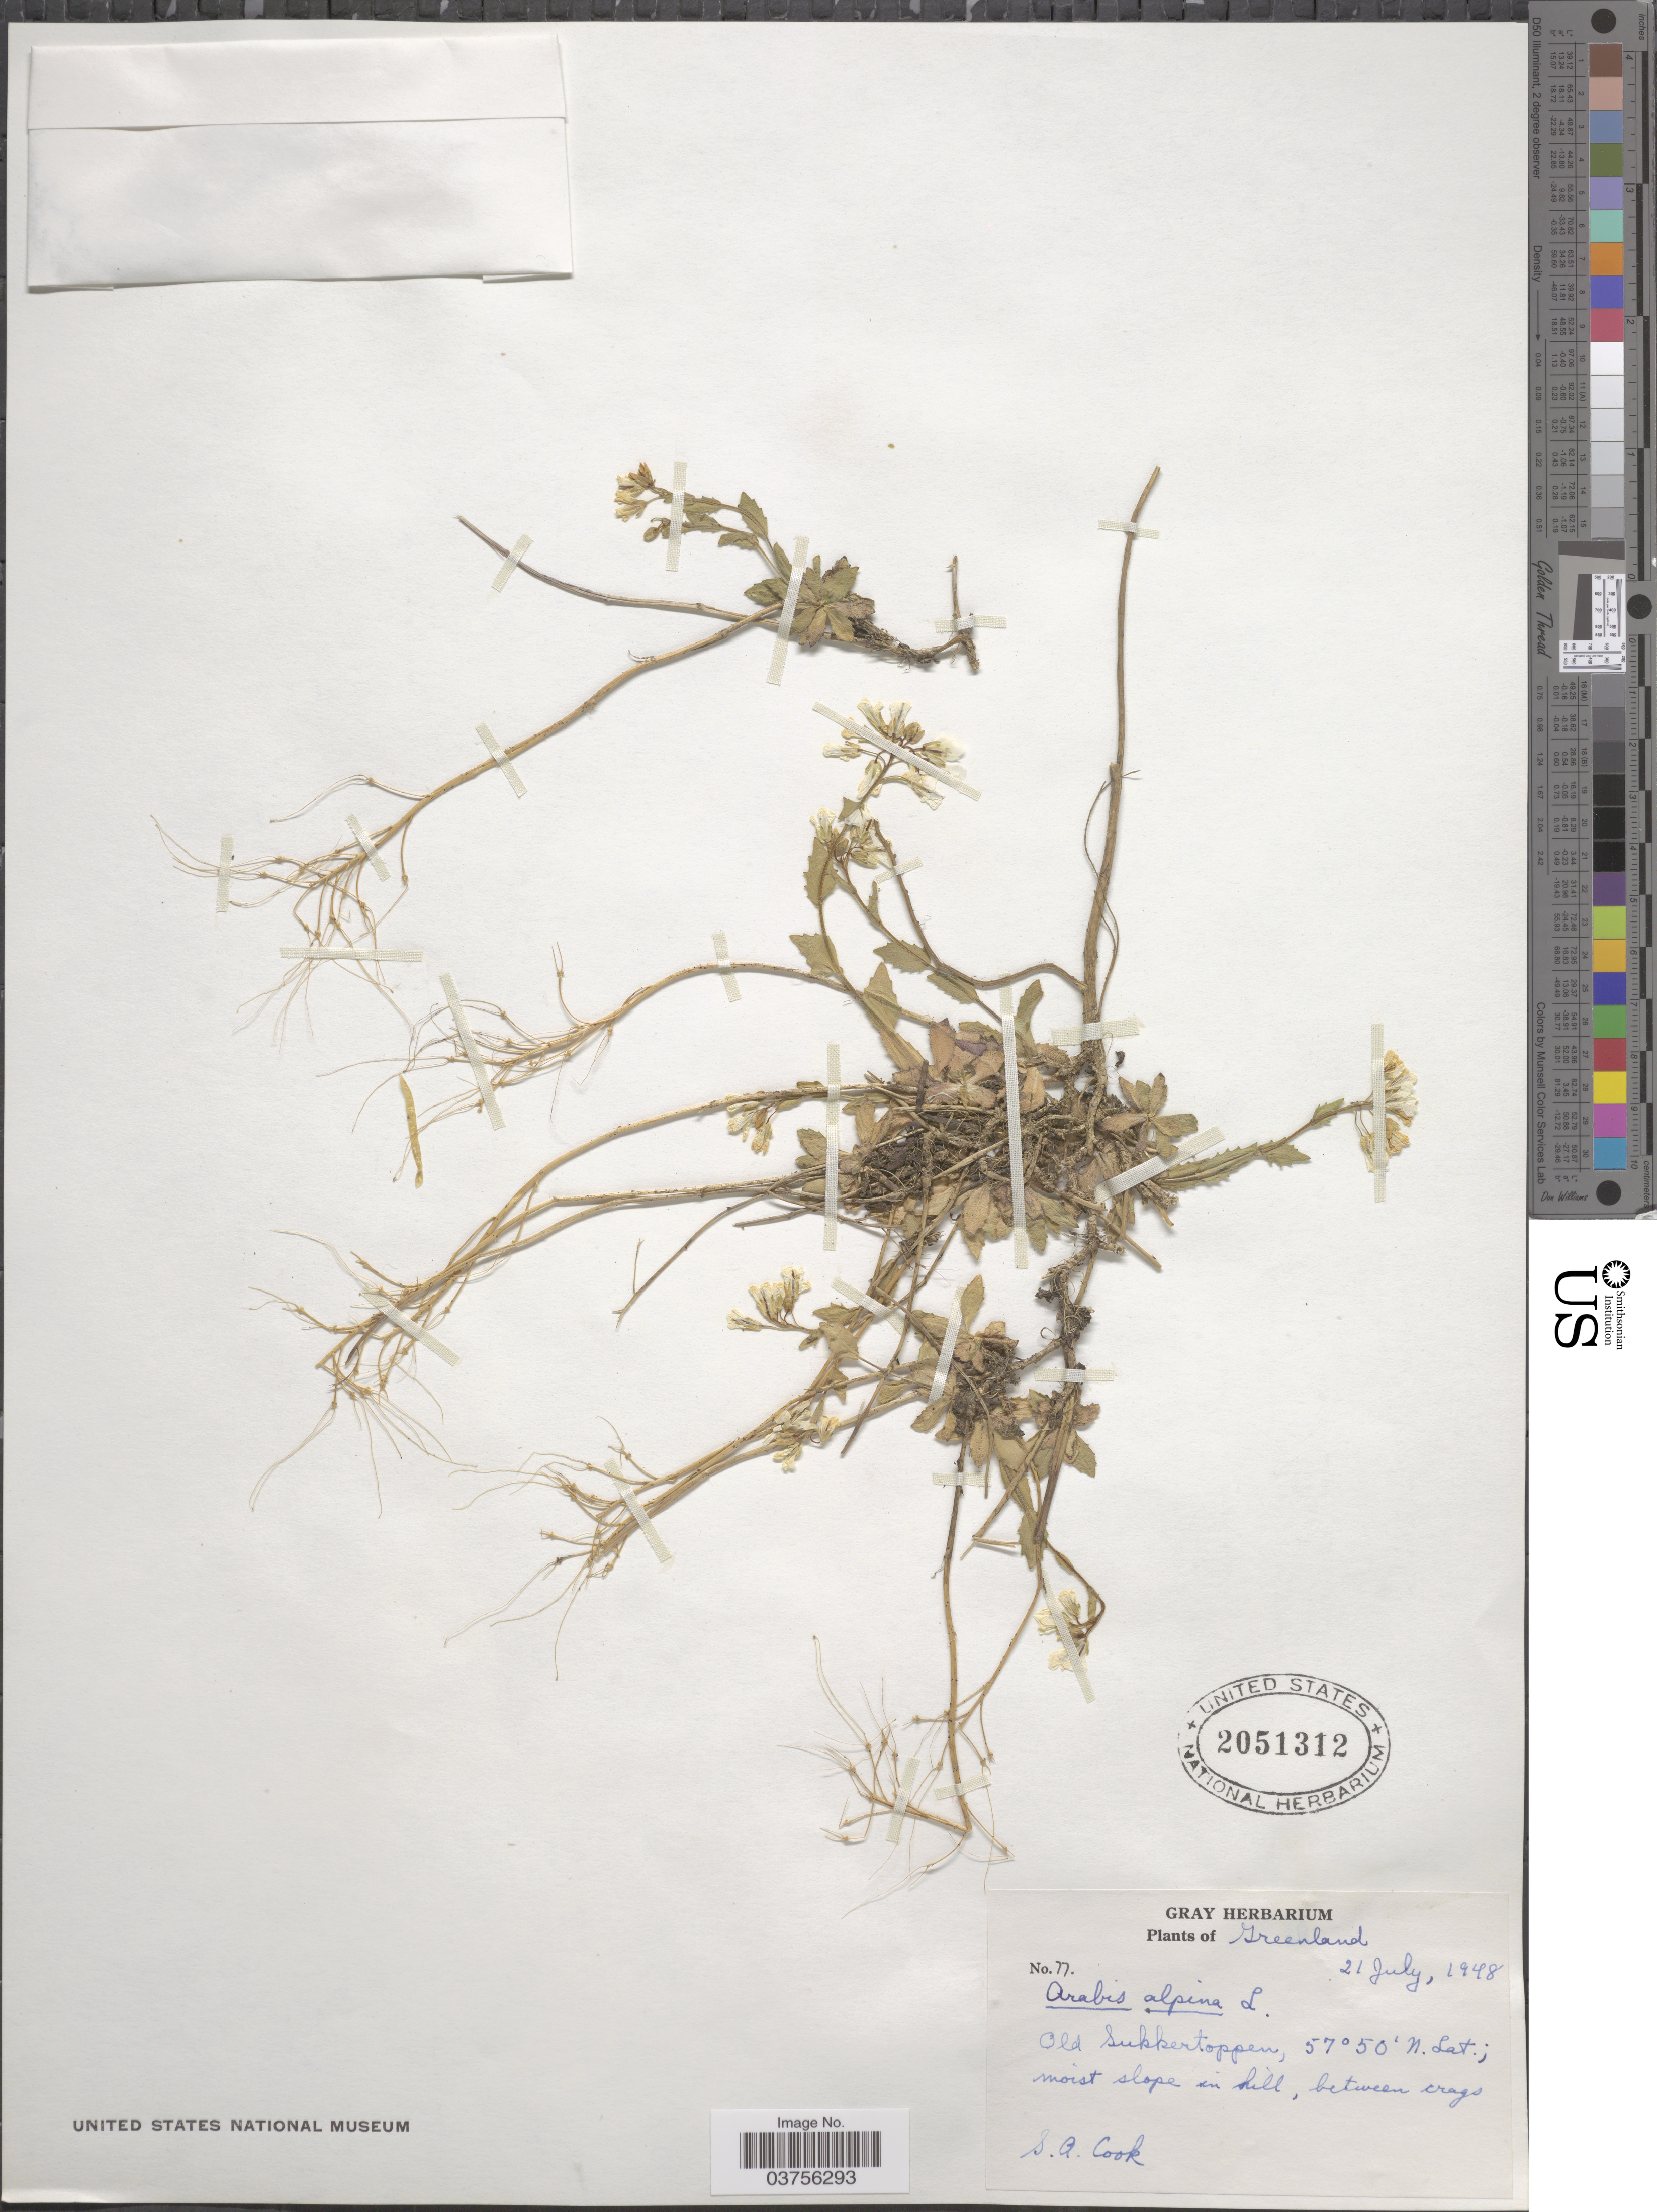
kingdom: Plantae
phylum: Tracheophyta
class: Magnoliopsida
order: Brassicales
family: Brassicaceae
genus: Arabis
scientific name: Arabis alpina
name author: L.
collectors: S. A. Cook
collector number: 77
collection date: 1948-07-21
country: Greenland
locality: Old Sukkertoppen.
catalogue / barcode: US 2051312